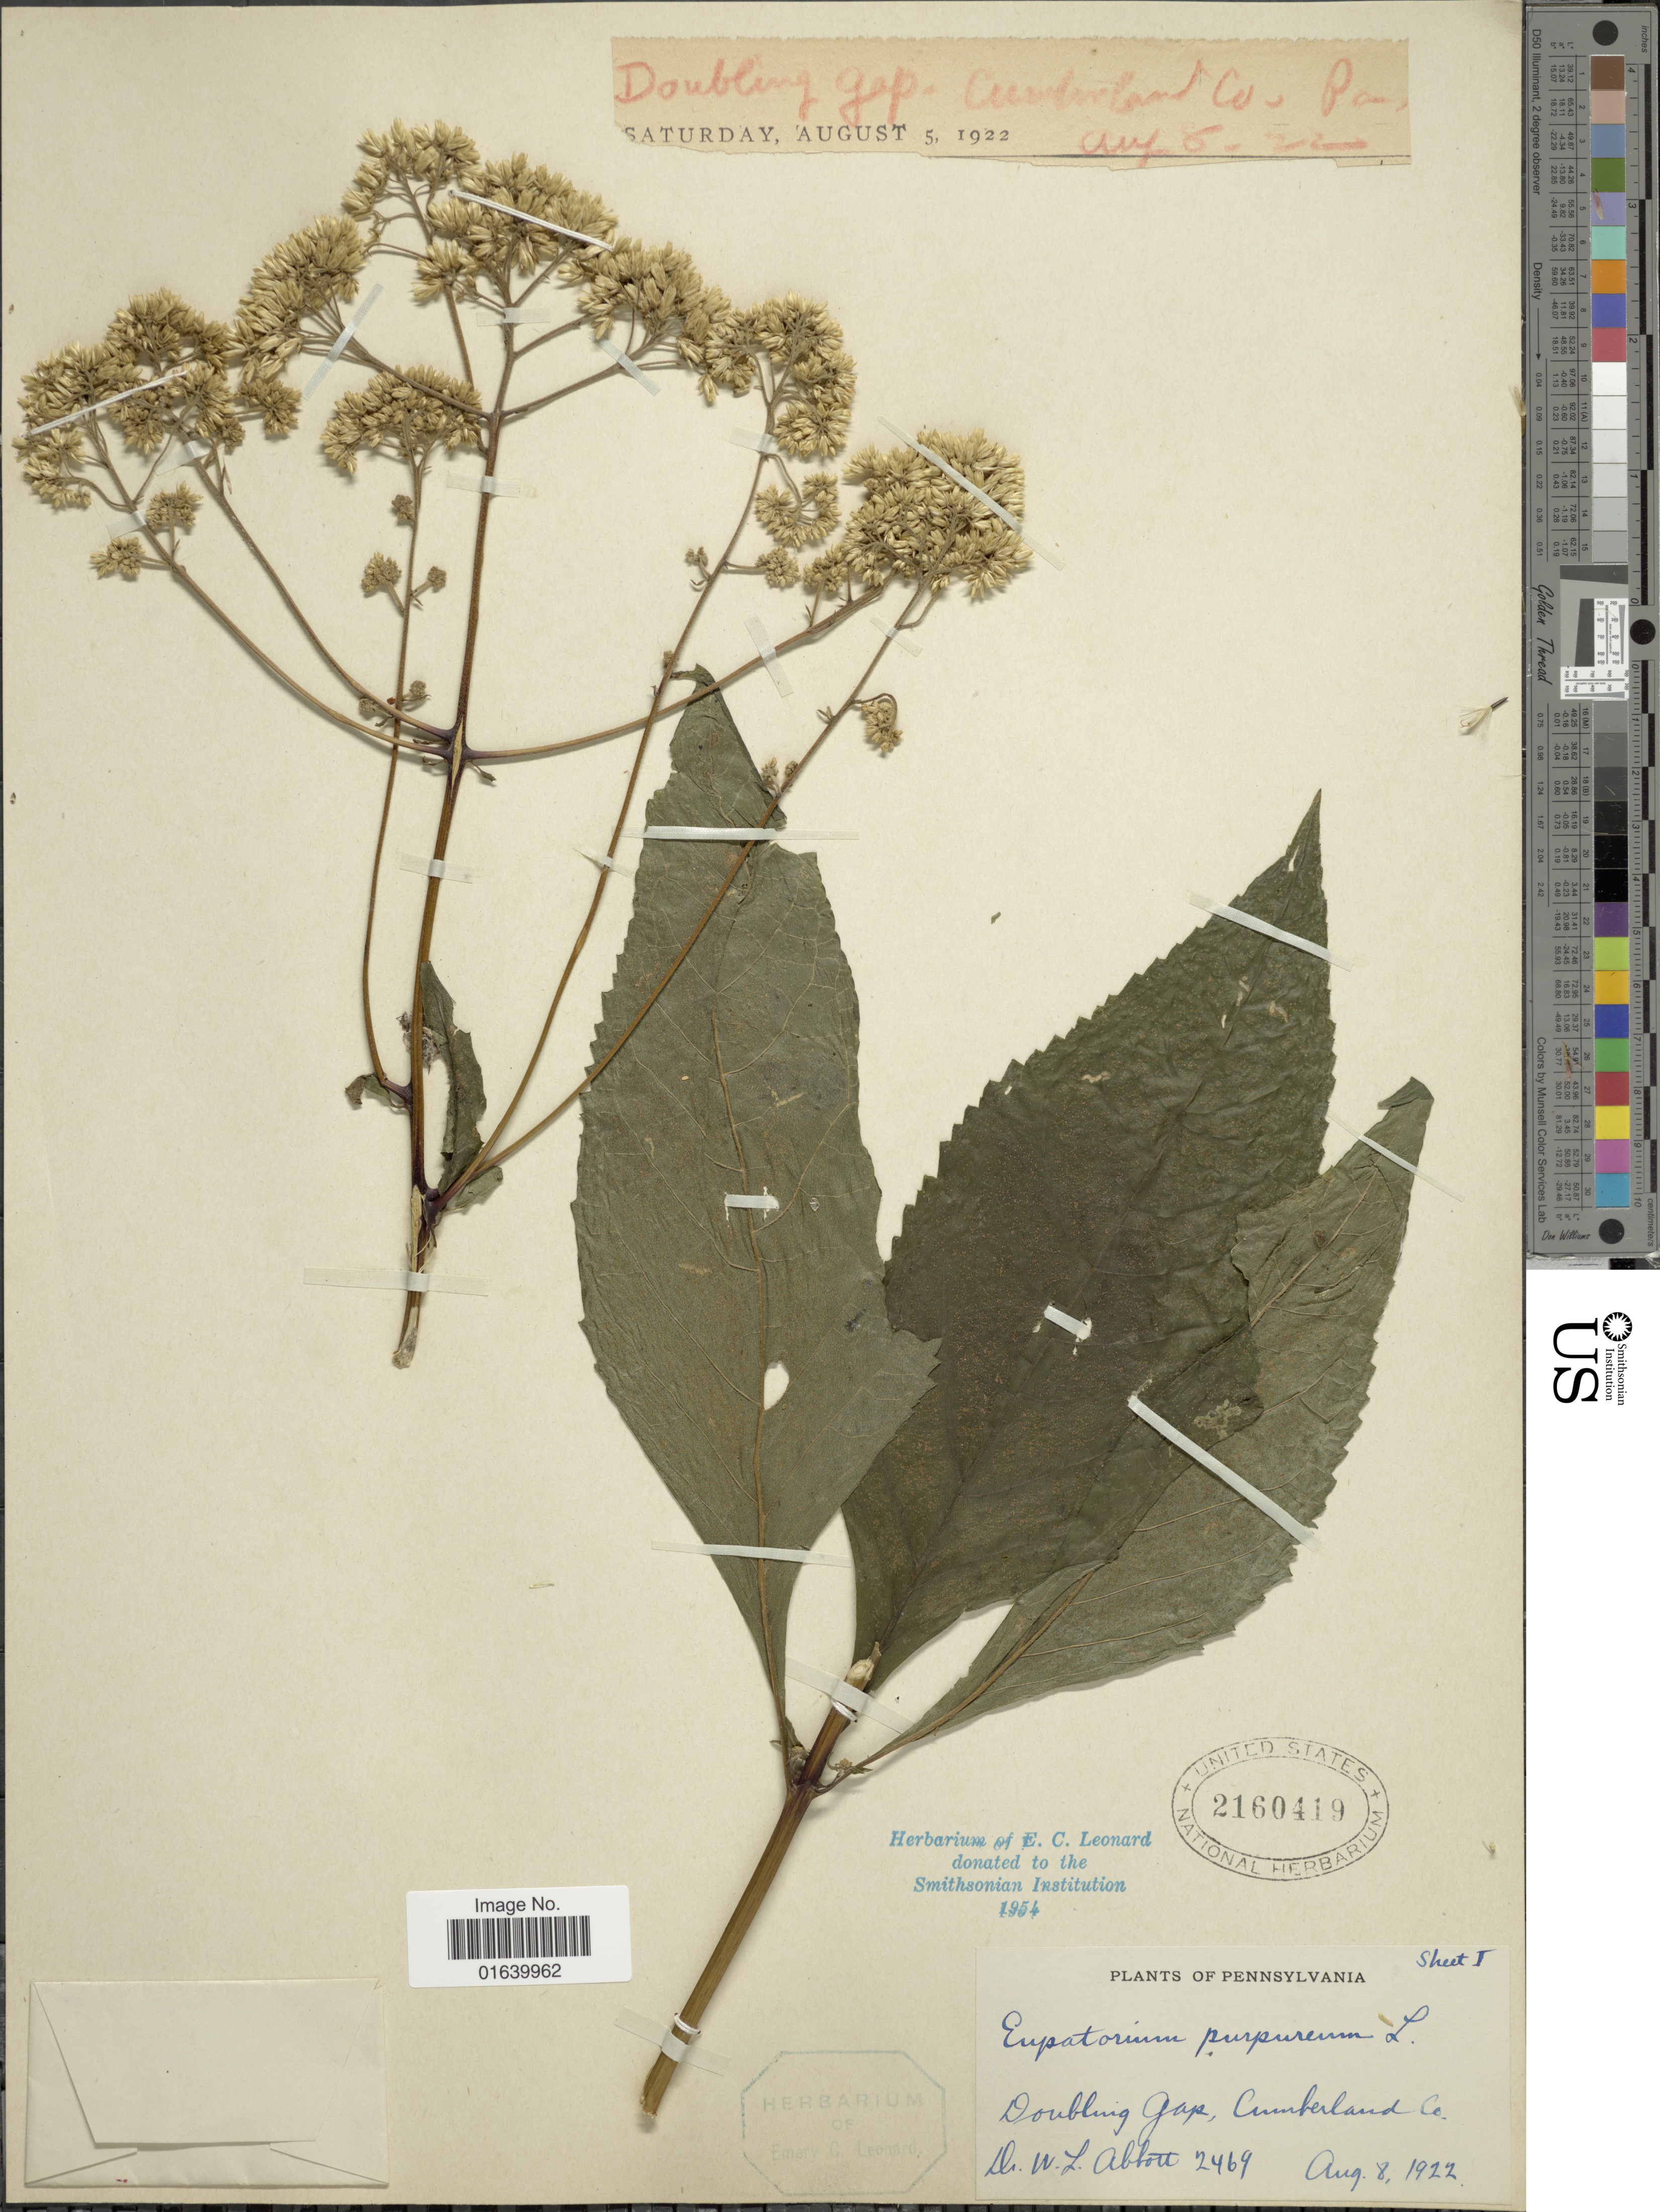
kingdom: Plantae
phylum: Tracheophyta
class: Magnoliopsida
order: Asterales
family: Asteraceae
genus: Eupatorium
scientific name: Eupatorium purpureum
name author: (L.) E.E. Lamont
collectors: W. L. Abbott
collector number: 2469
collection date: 1922-08-08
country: United States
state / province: Pennsylvania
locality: Pennsylvania, Doubling Gap, Cumberland Co.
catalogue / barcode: US 2160419